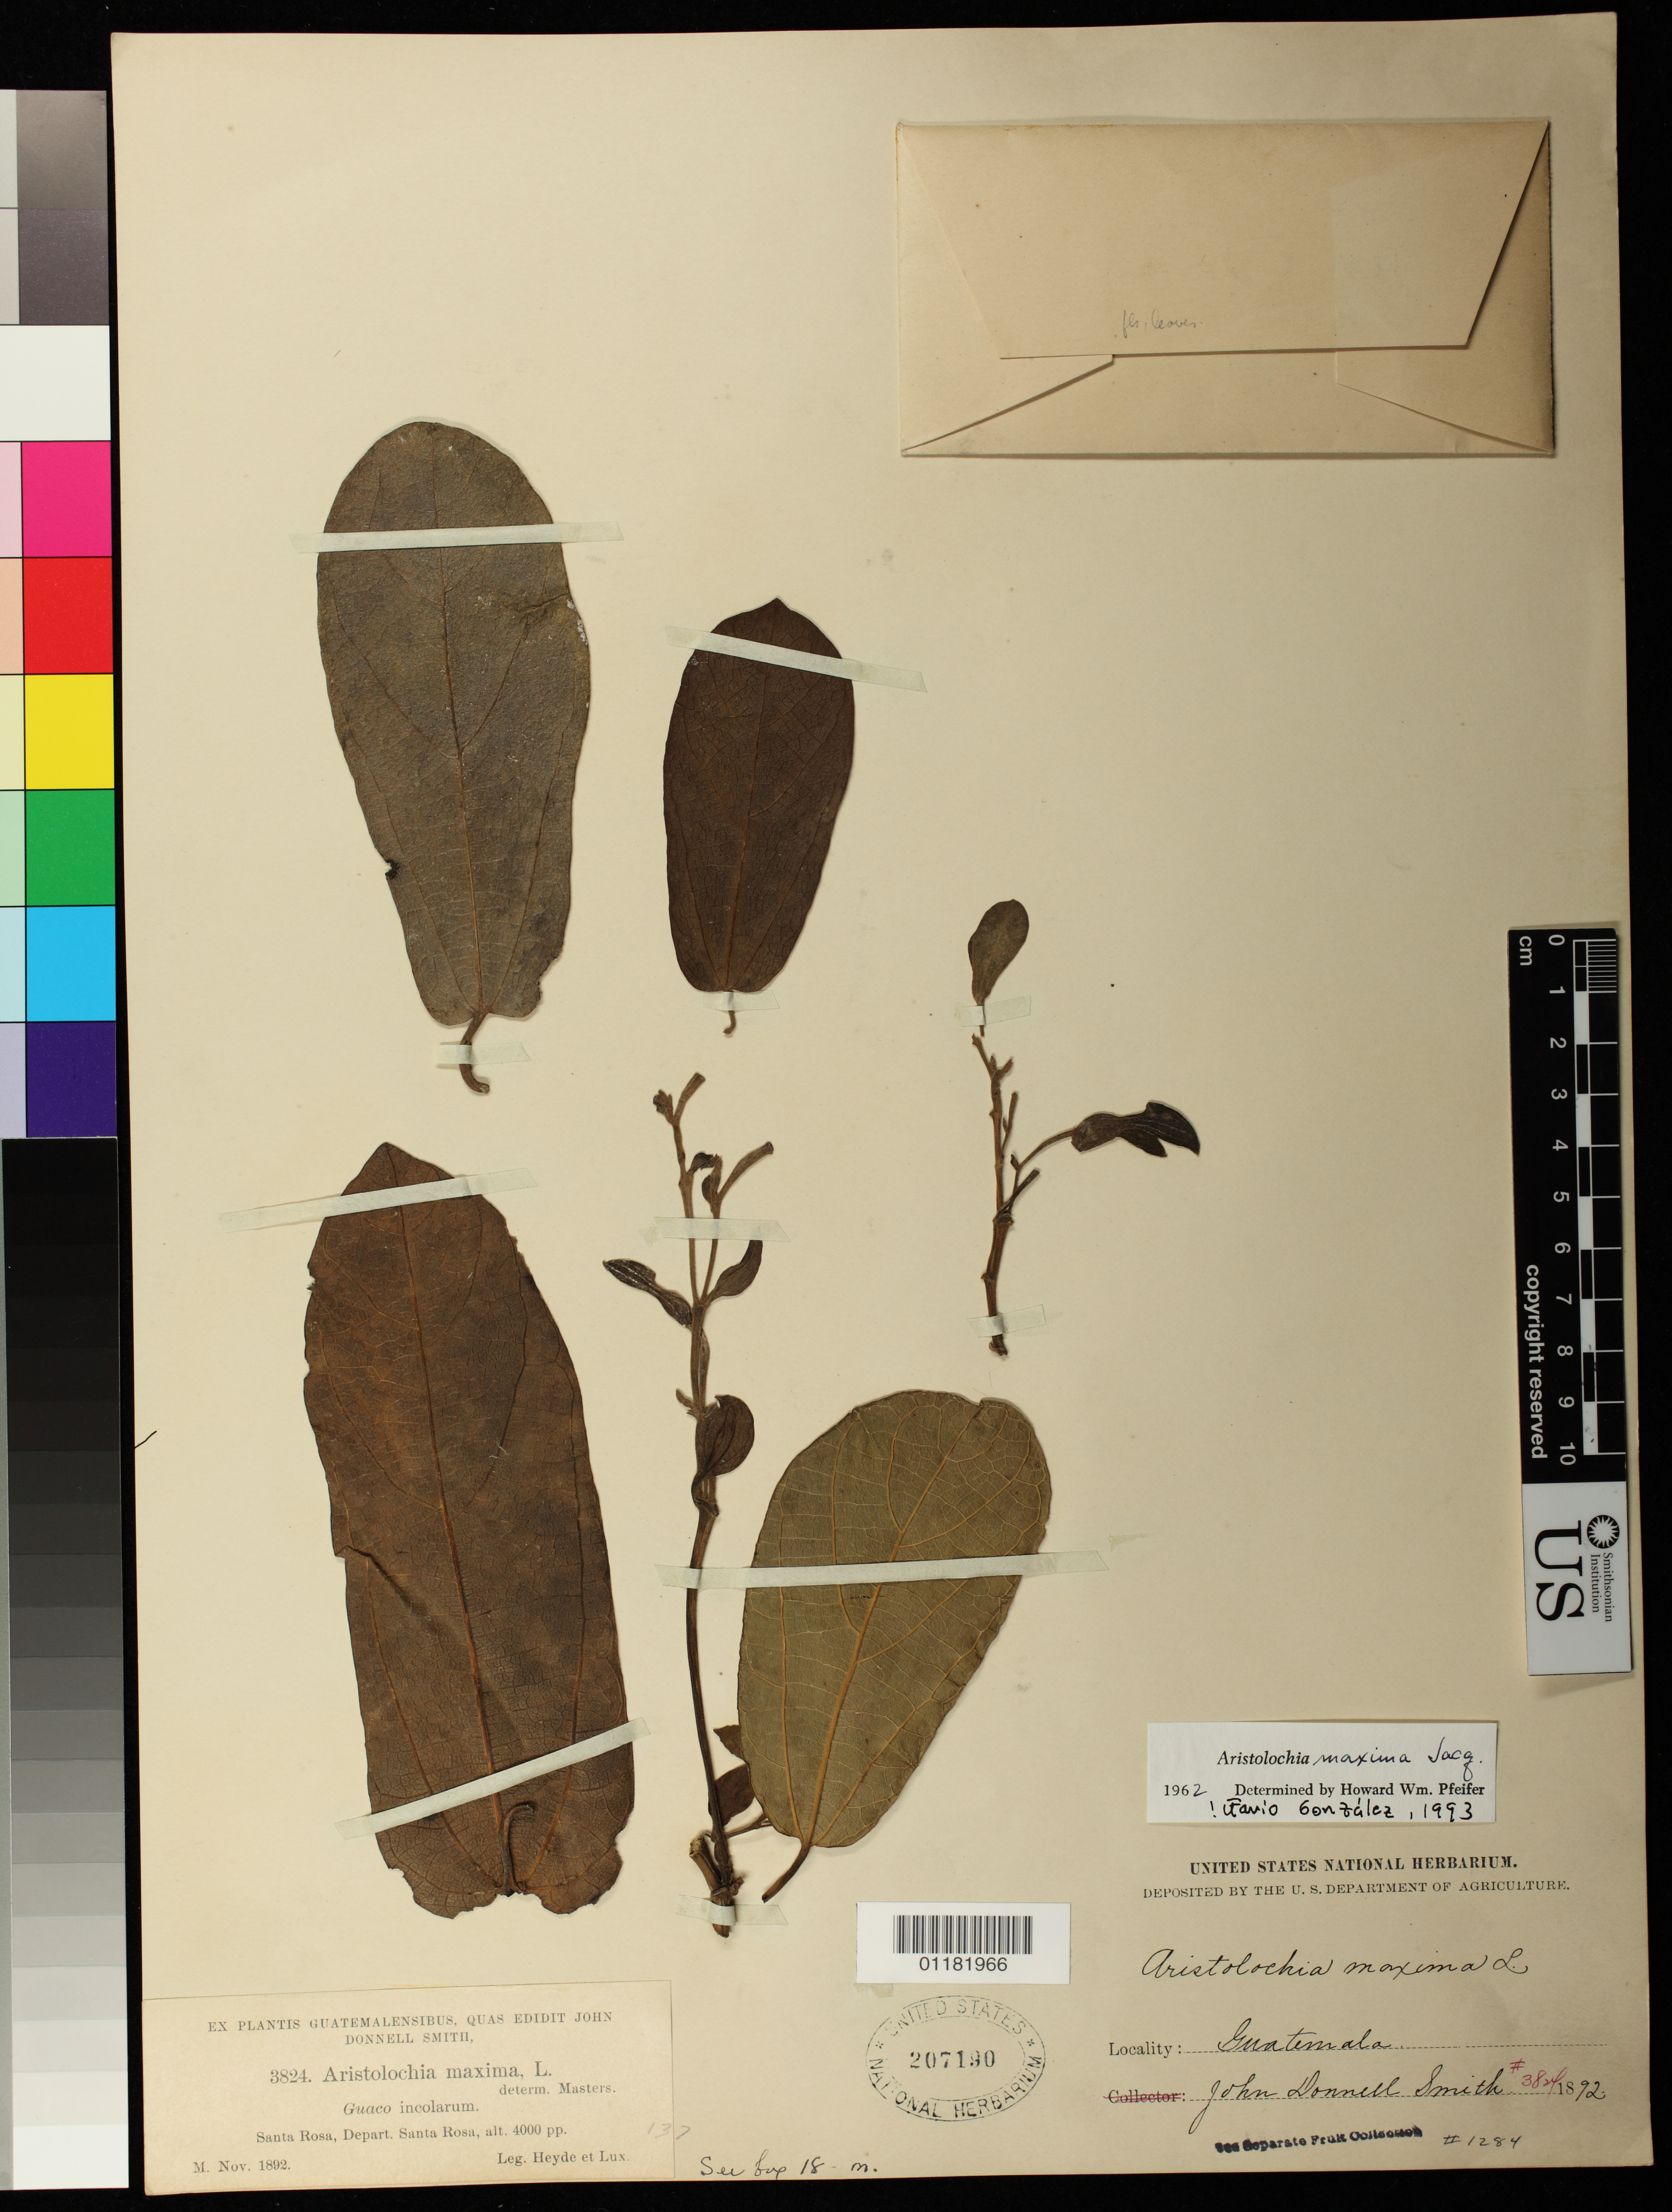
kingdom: Plantae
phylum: Tracheophyta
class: Magnoliopsida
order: Piperales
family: Aristolochiaceae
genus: Aristolochia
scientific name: Aristolochia maxima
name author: Jacq.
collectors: J. Donnell Smith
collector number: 3824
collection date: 1892-11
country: Guatemala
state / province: Santa Rosa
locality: Santa Rosa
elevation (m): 1219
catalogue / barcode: US 207190